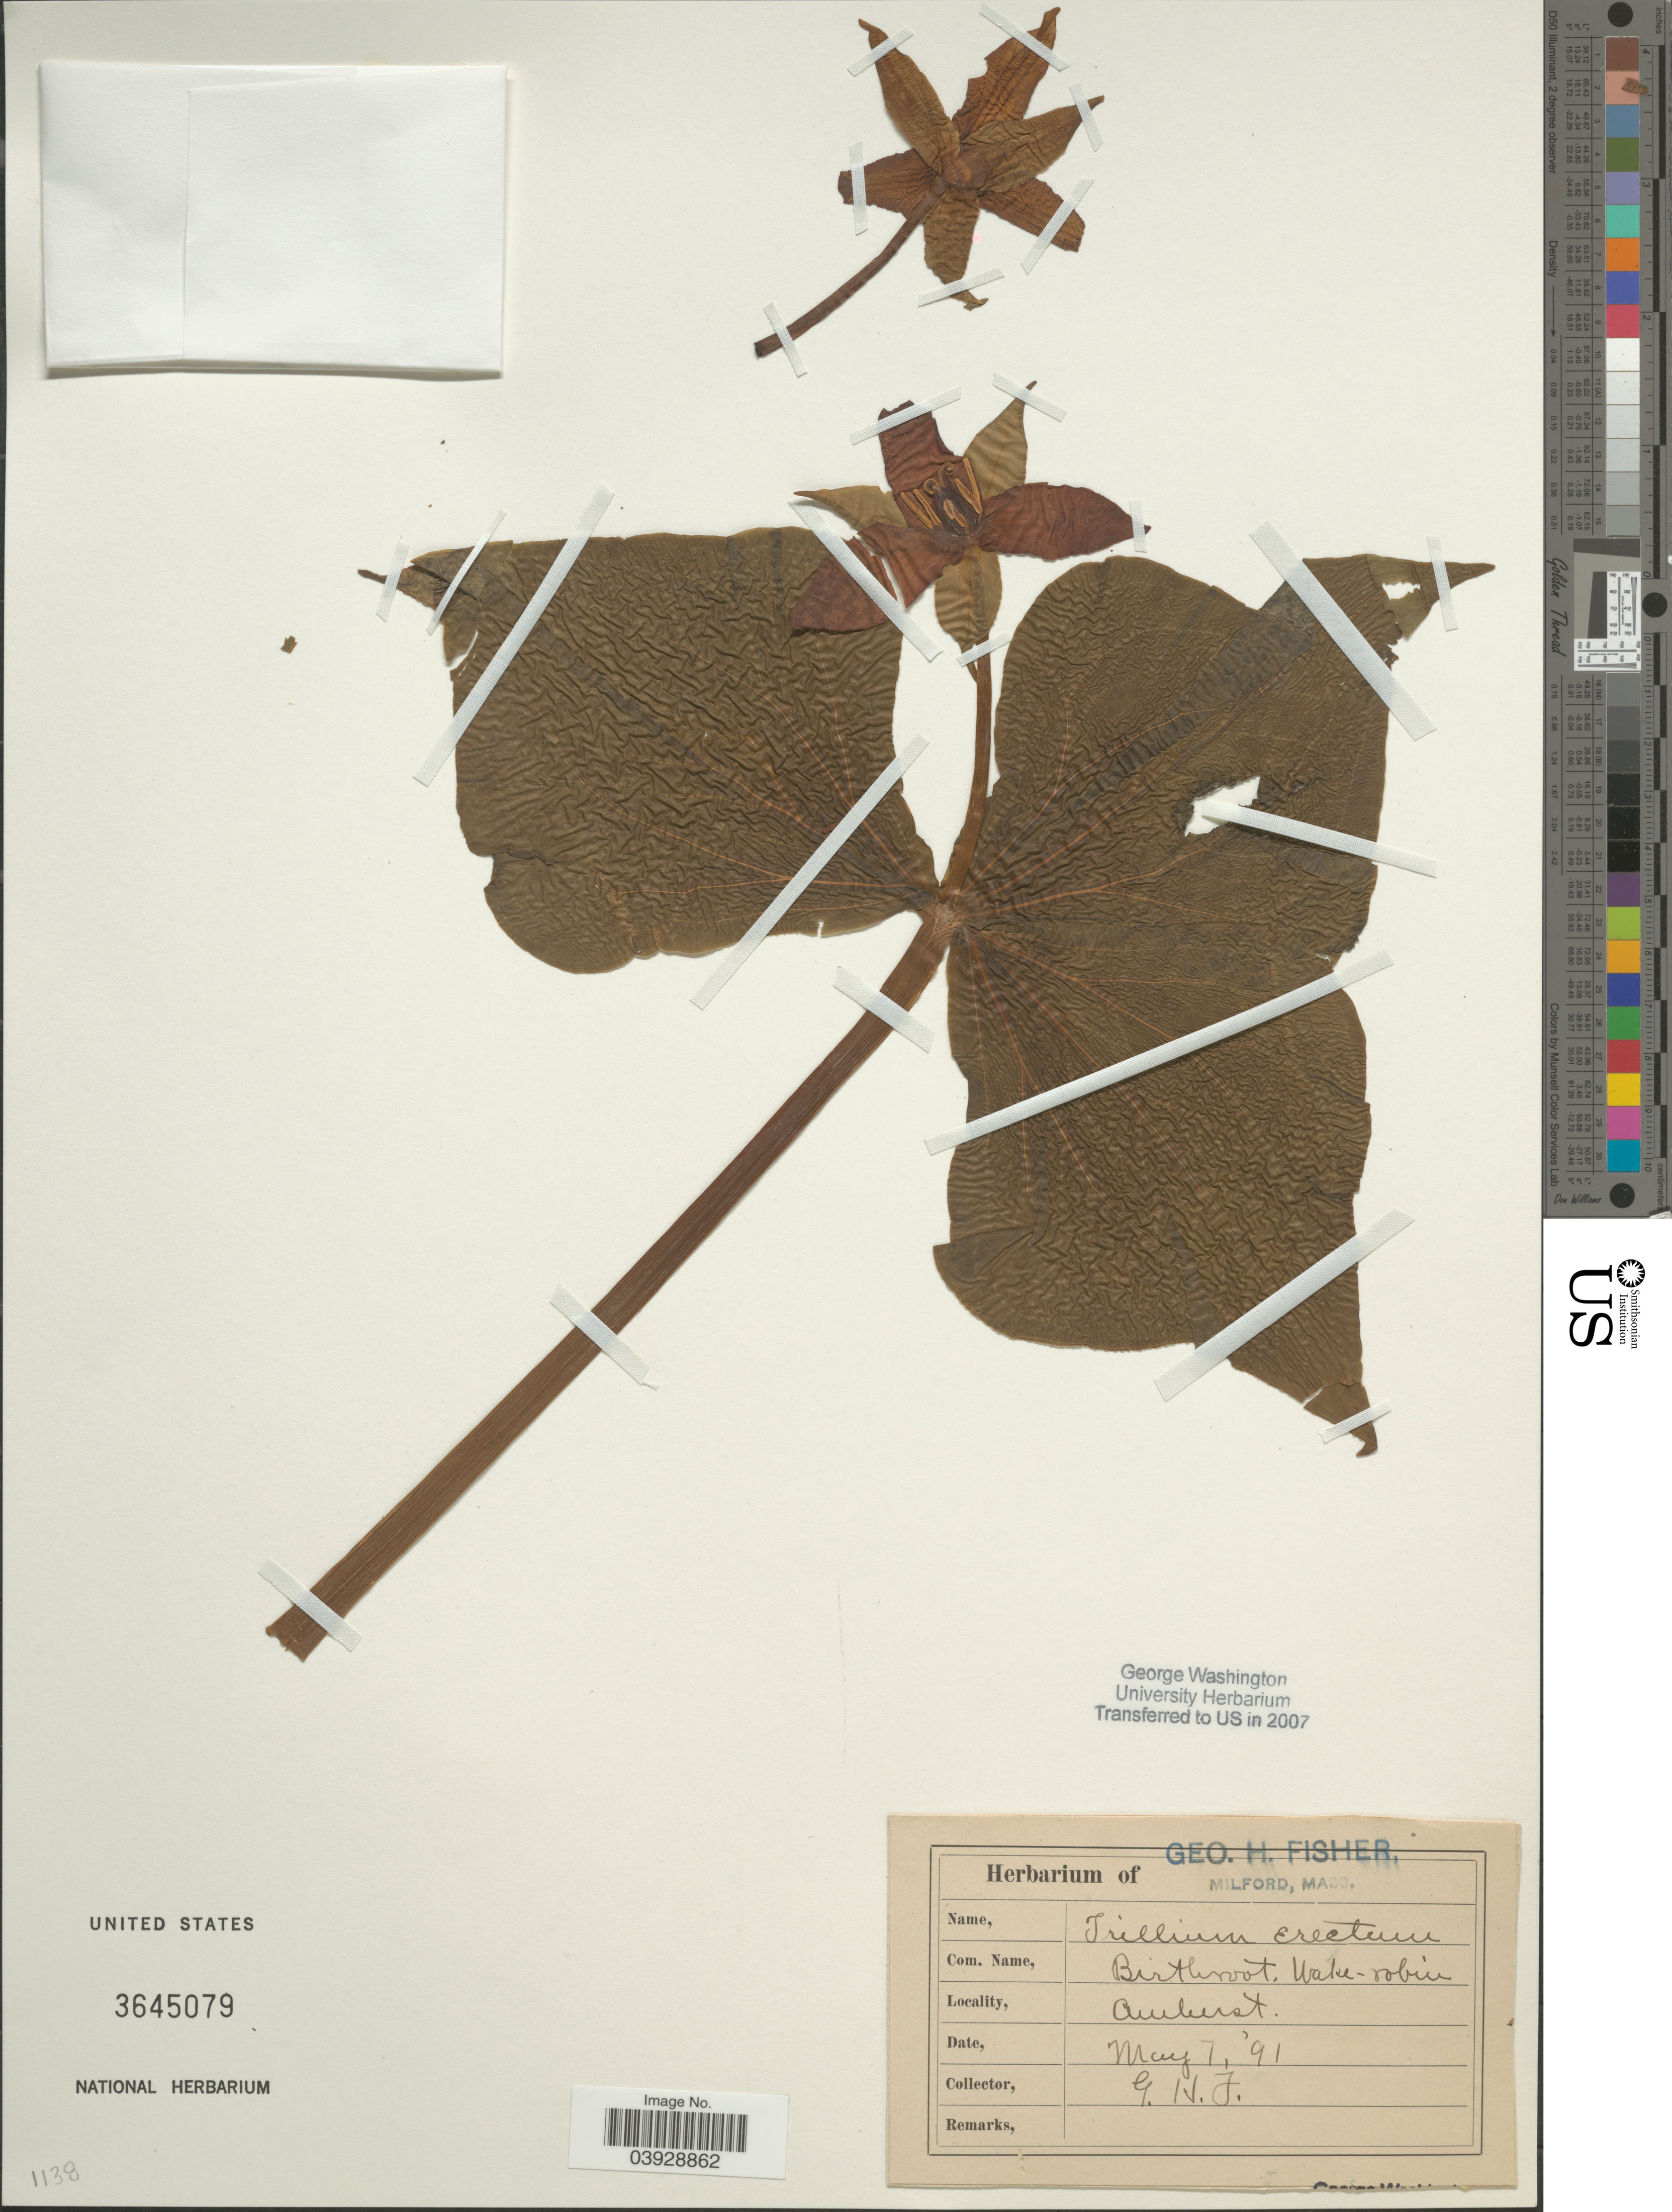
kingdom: Plantae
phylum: Tracheophyta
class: Liliopsida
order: Liliales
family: Melanthiaceae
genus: Trillium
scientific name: Trillium erectum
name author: L.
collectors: G. H. Fisher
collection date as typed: Transcribed d/m/y: 7/5/91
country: United States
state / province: Massachusetts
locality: Amherst.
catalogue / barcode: US 3645079